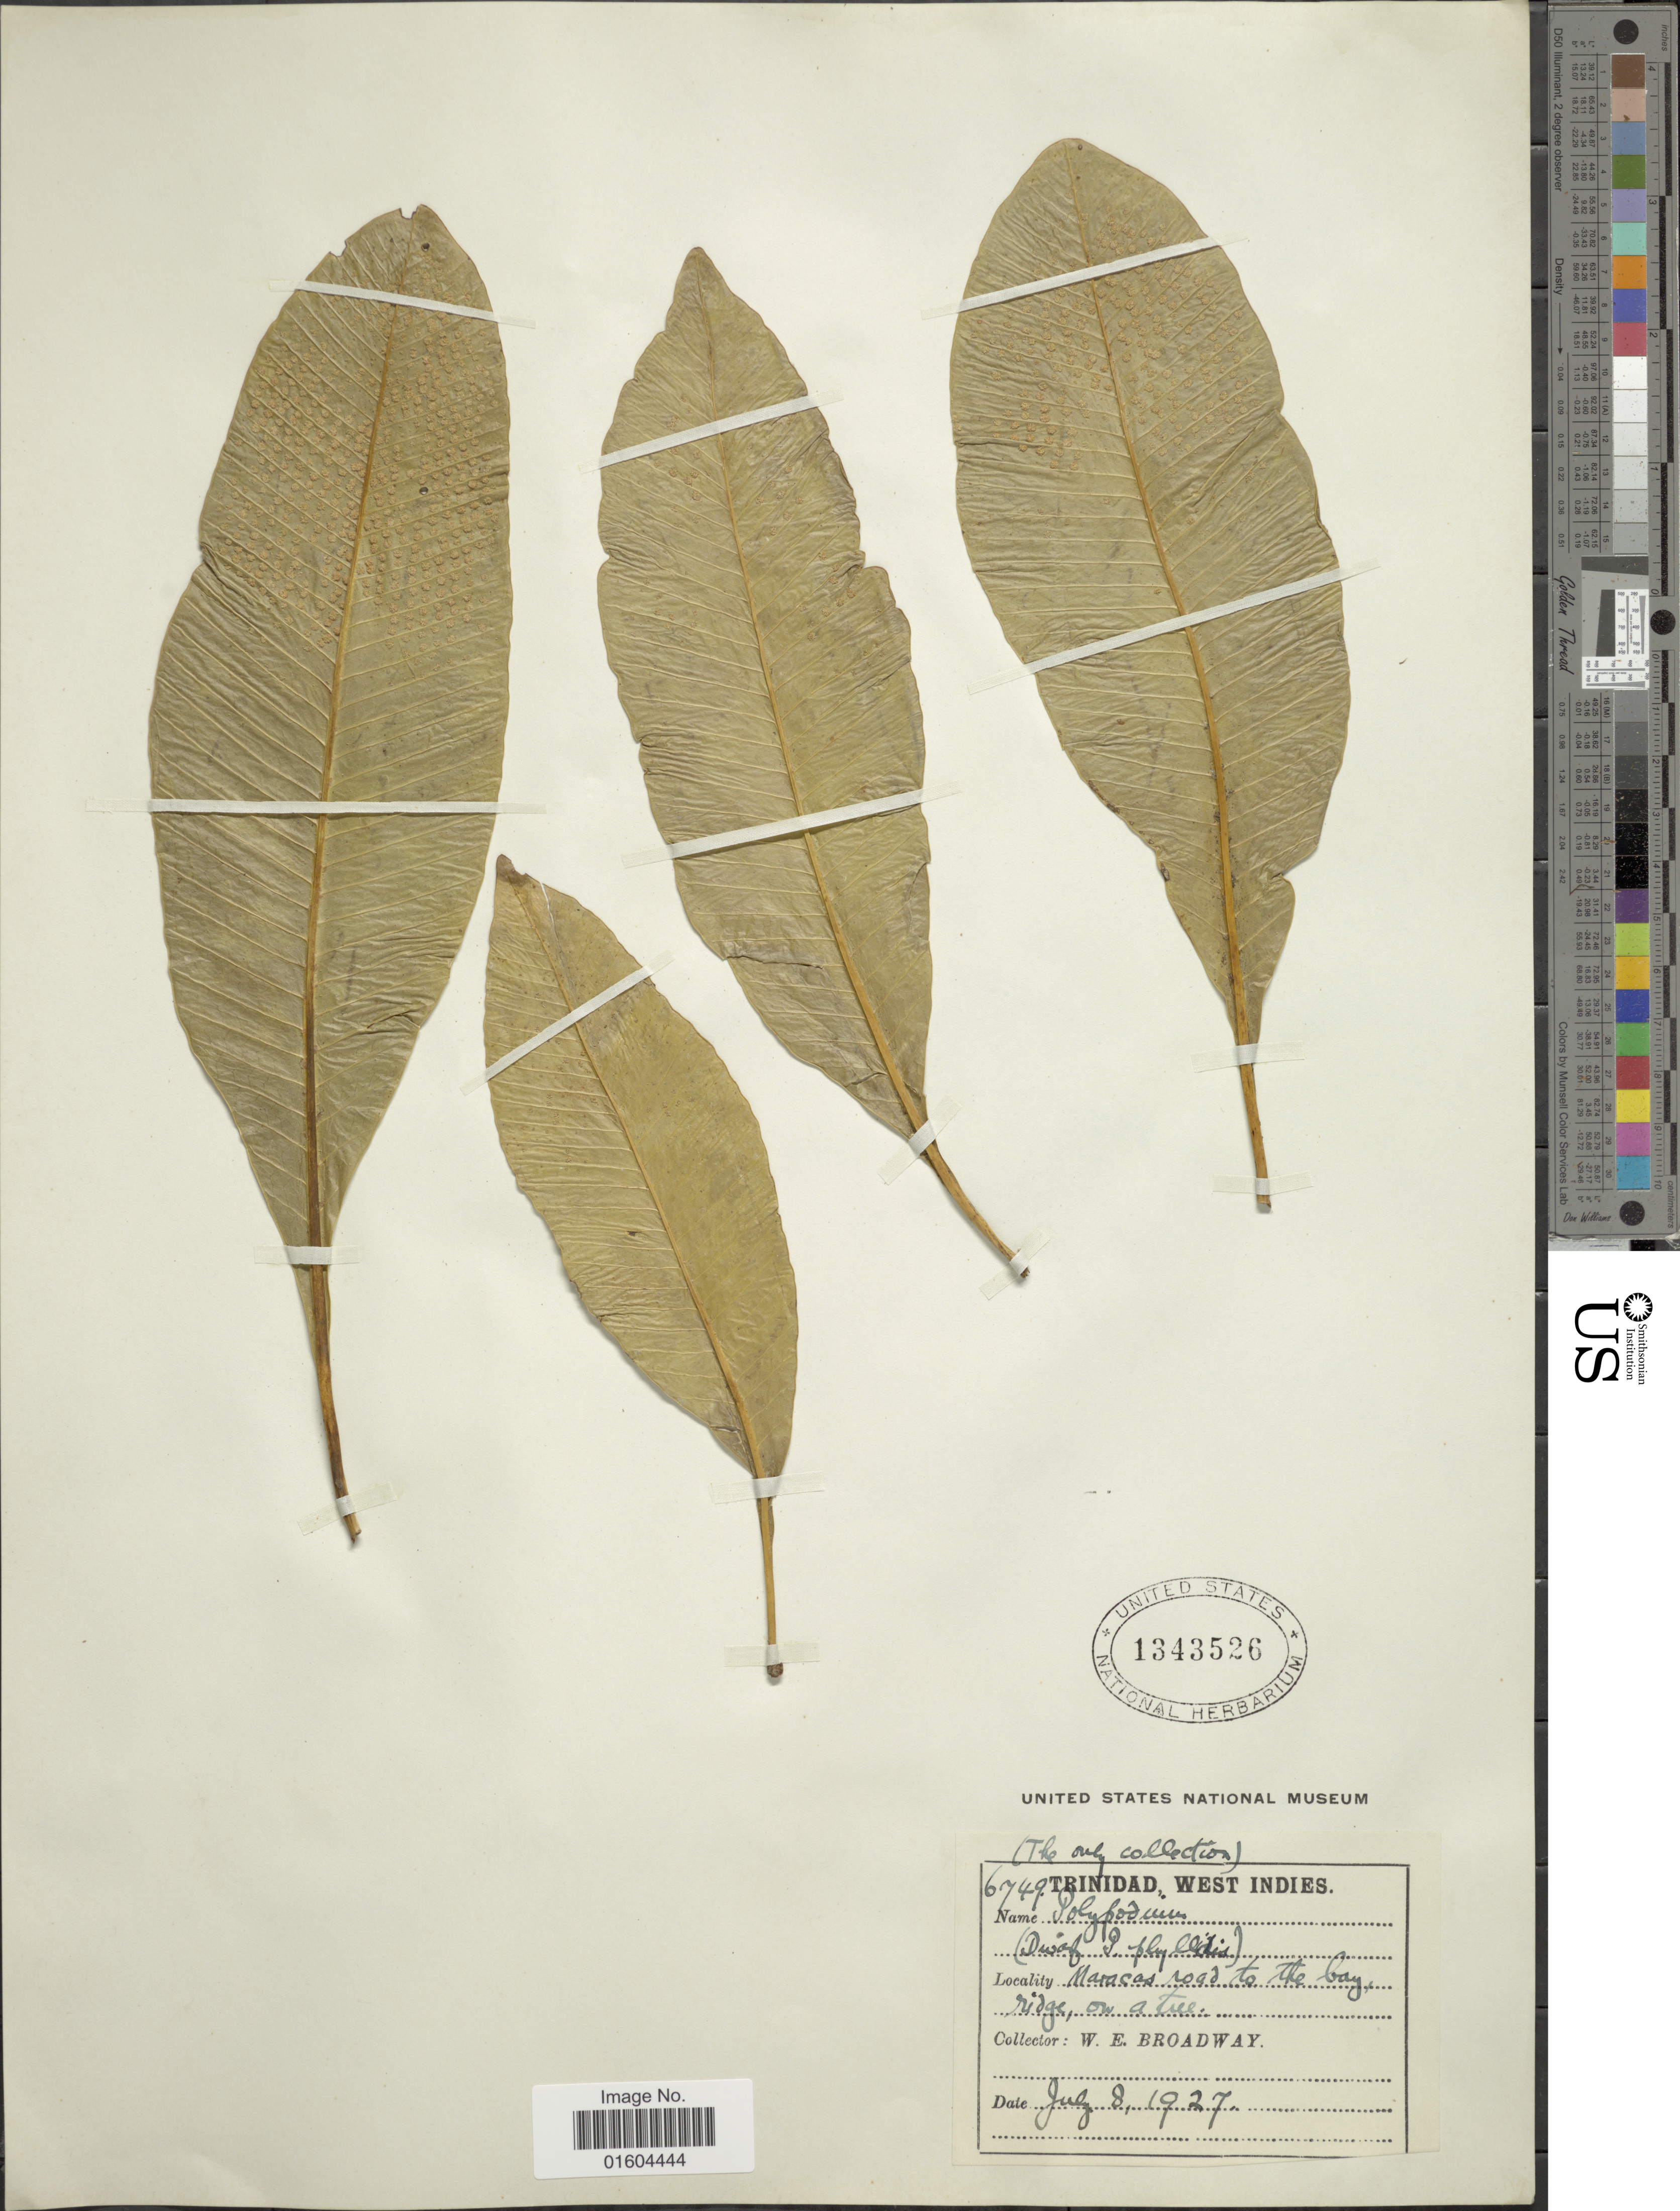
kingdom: Plantae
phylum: Tracheophyta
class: Polypodiopsida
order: Polypodiales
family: Polypodiaceae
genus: Campyloneurum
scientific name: Campyloneurum latum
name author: T. Moore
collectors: W. E. Broadway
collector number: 6749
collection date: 1927-07-08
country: Trinidad and Tobago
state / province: Trinidad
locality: Maracas road to the bay ridge, on a tree.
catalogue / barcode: US 1343526